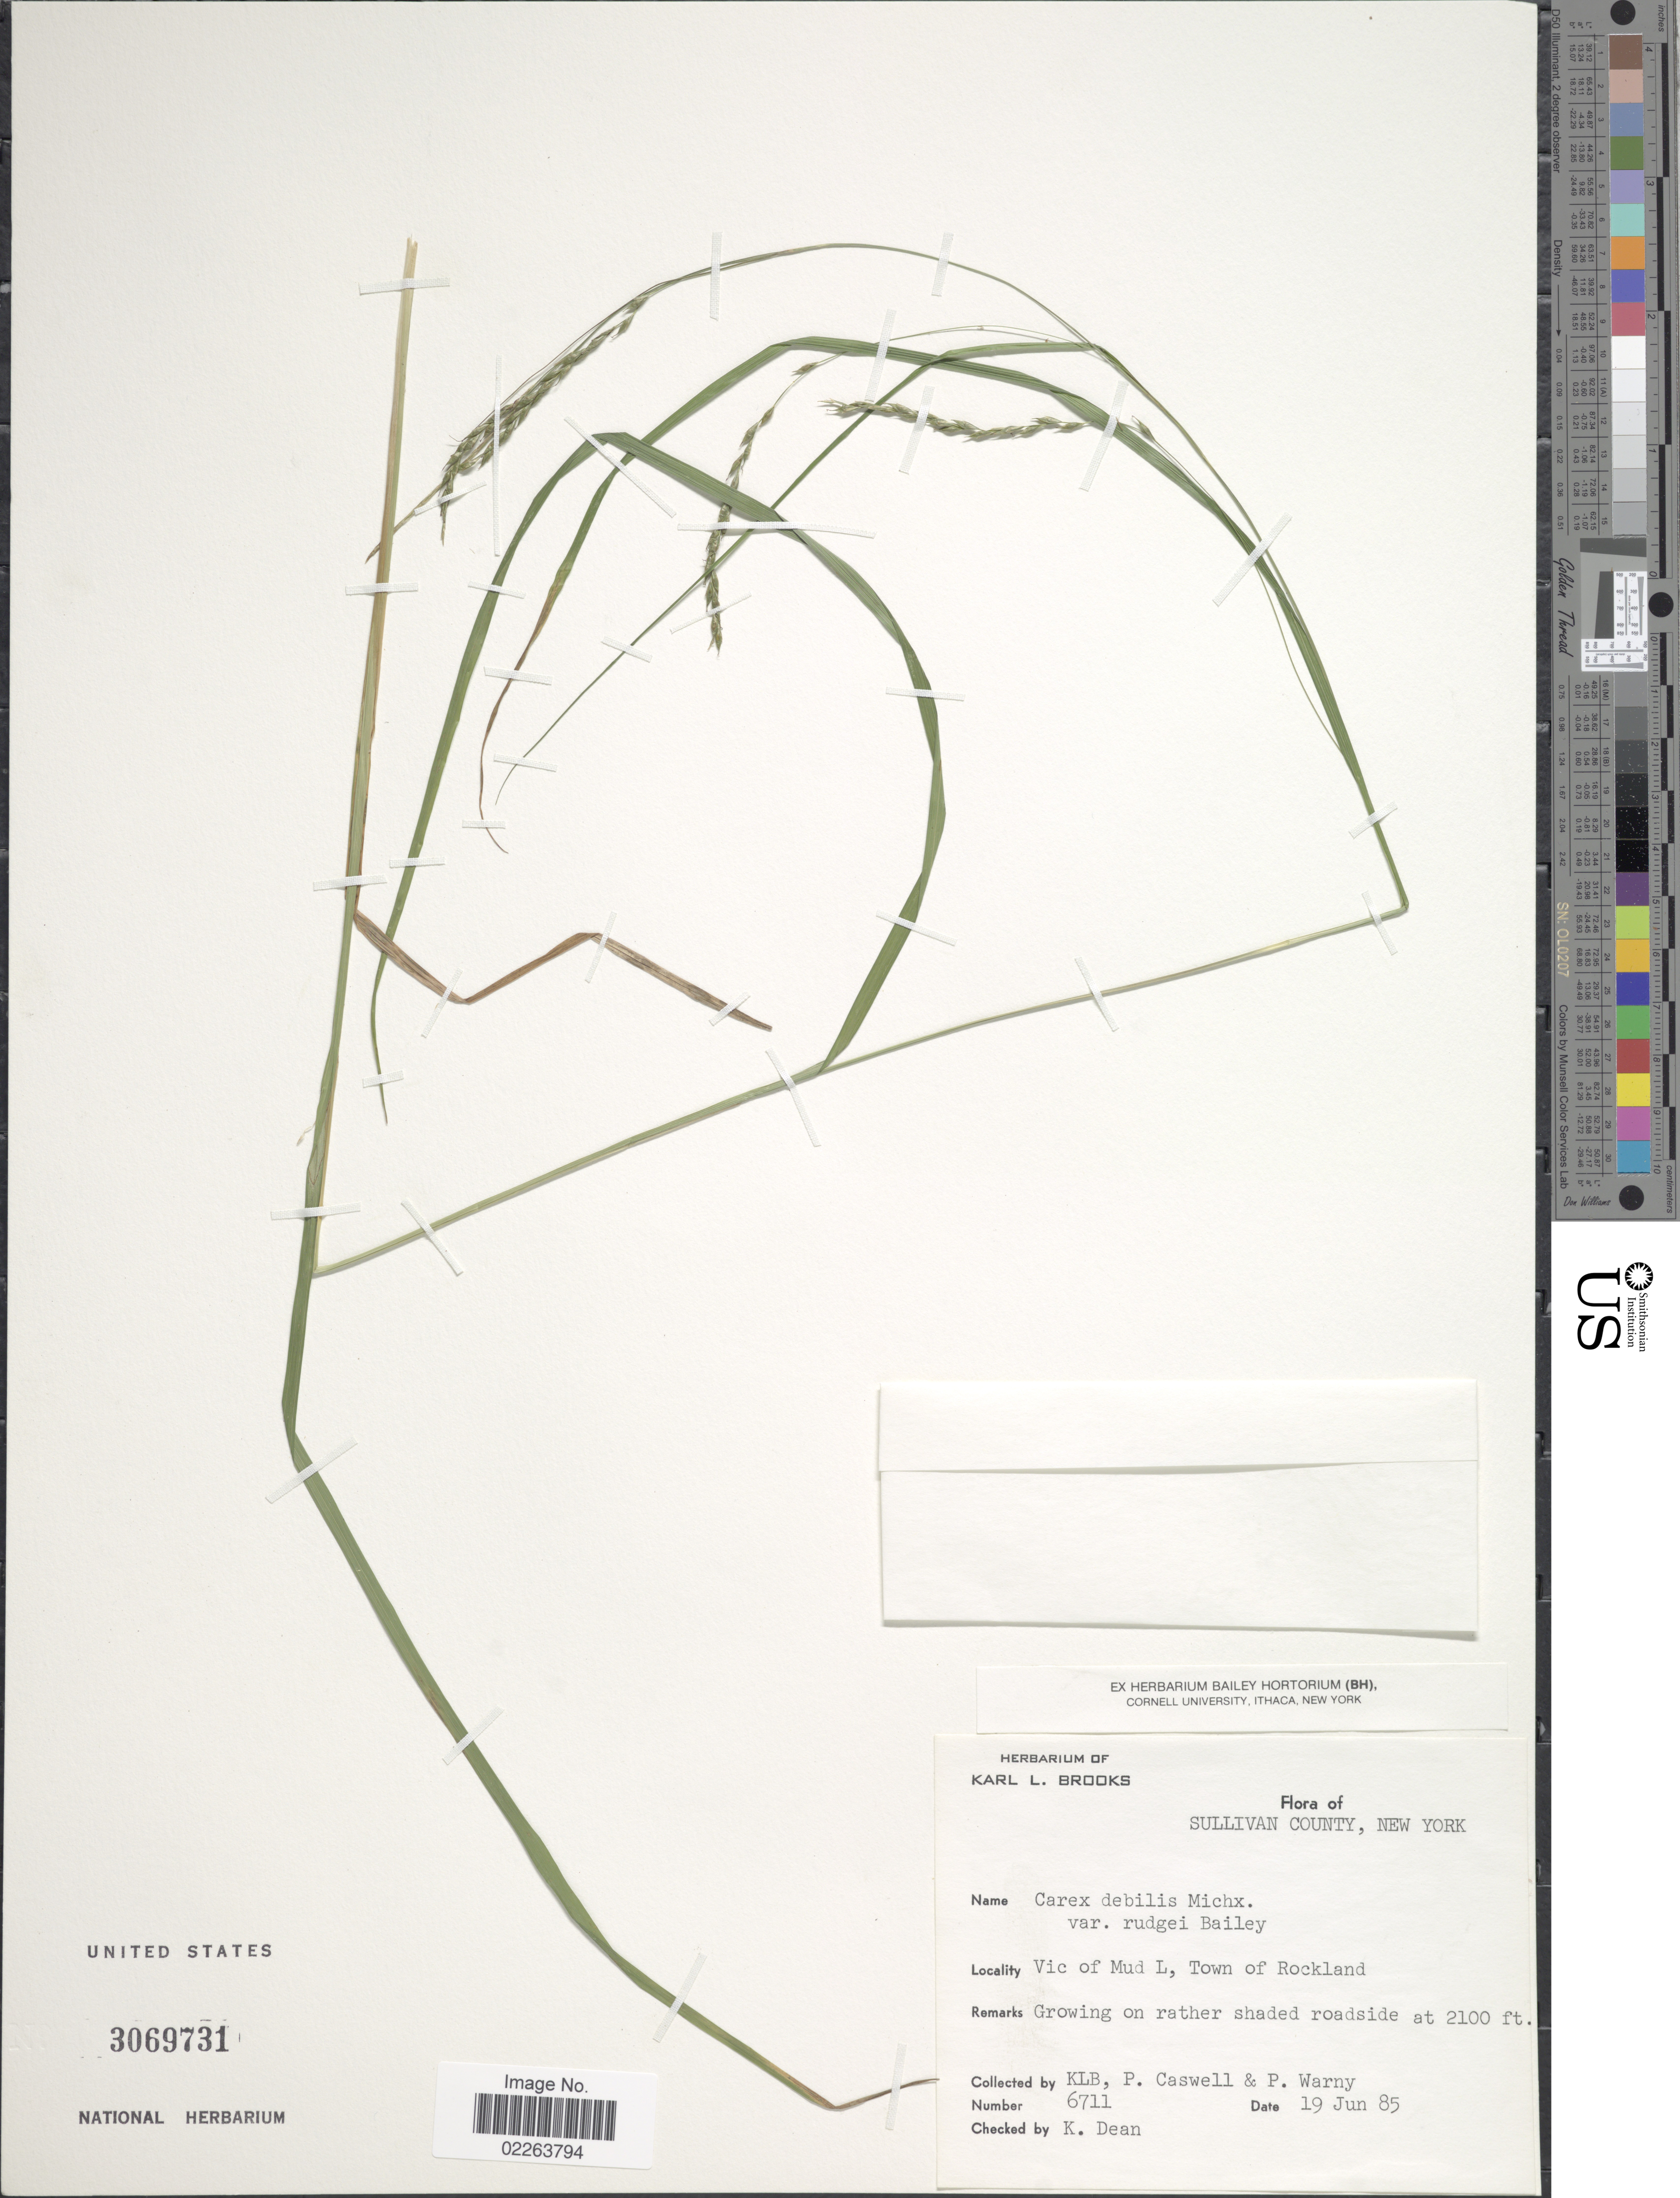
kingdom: Plantae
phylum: Tracheophyta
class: Liliopsida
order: Poales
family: Cyperaceae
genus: Carex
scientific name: Carex flexuosa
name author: Muhl. ex Willd.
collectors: K. Brooks, P. Caswell & P. Warny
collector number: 6711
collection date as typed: Transcribed d/m/y: 19/6/85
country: United States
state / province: New York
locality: Sullivan County. Vic of Mud L, Town of Rockland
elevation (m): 640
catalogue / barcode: US 3069731